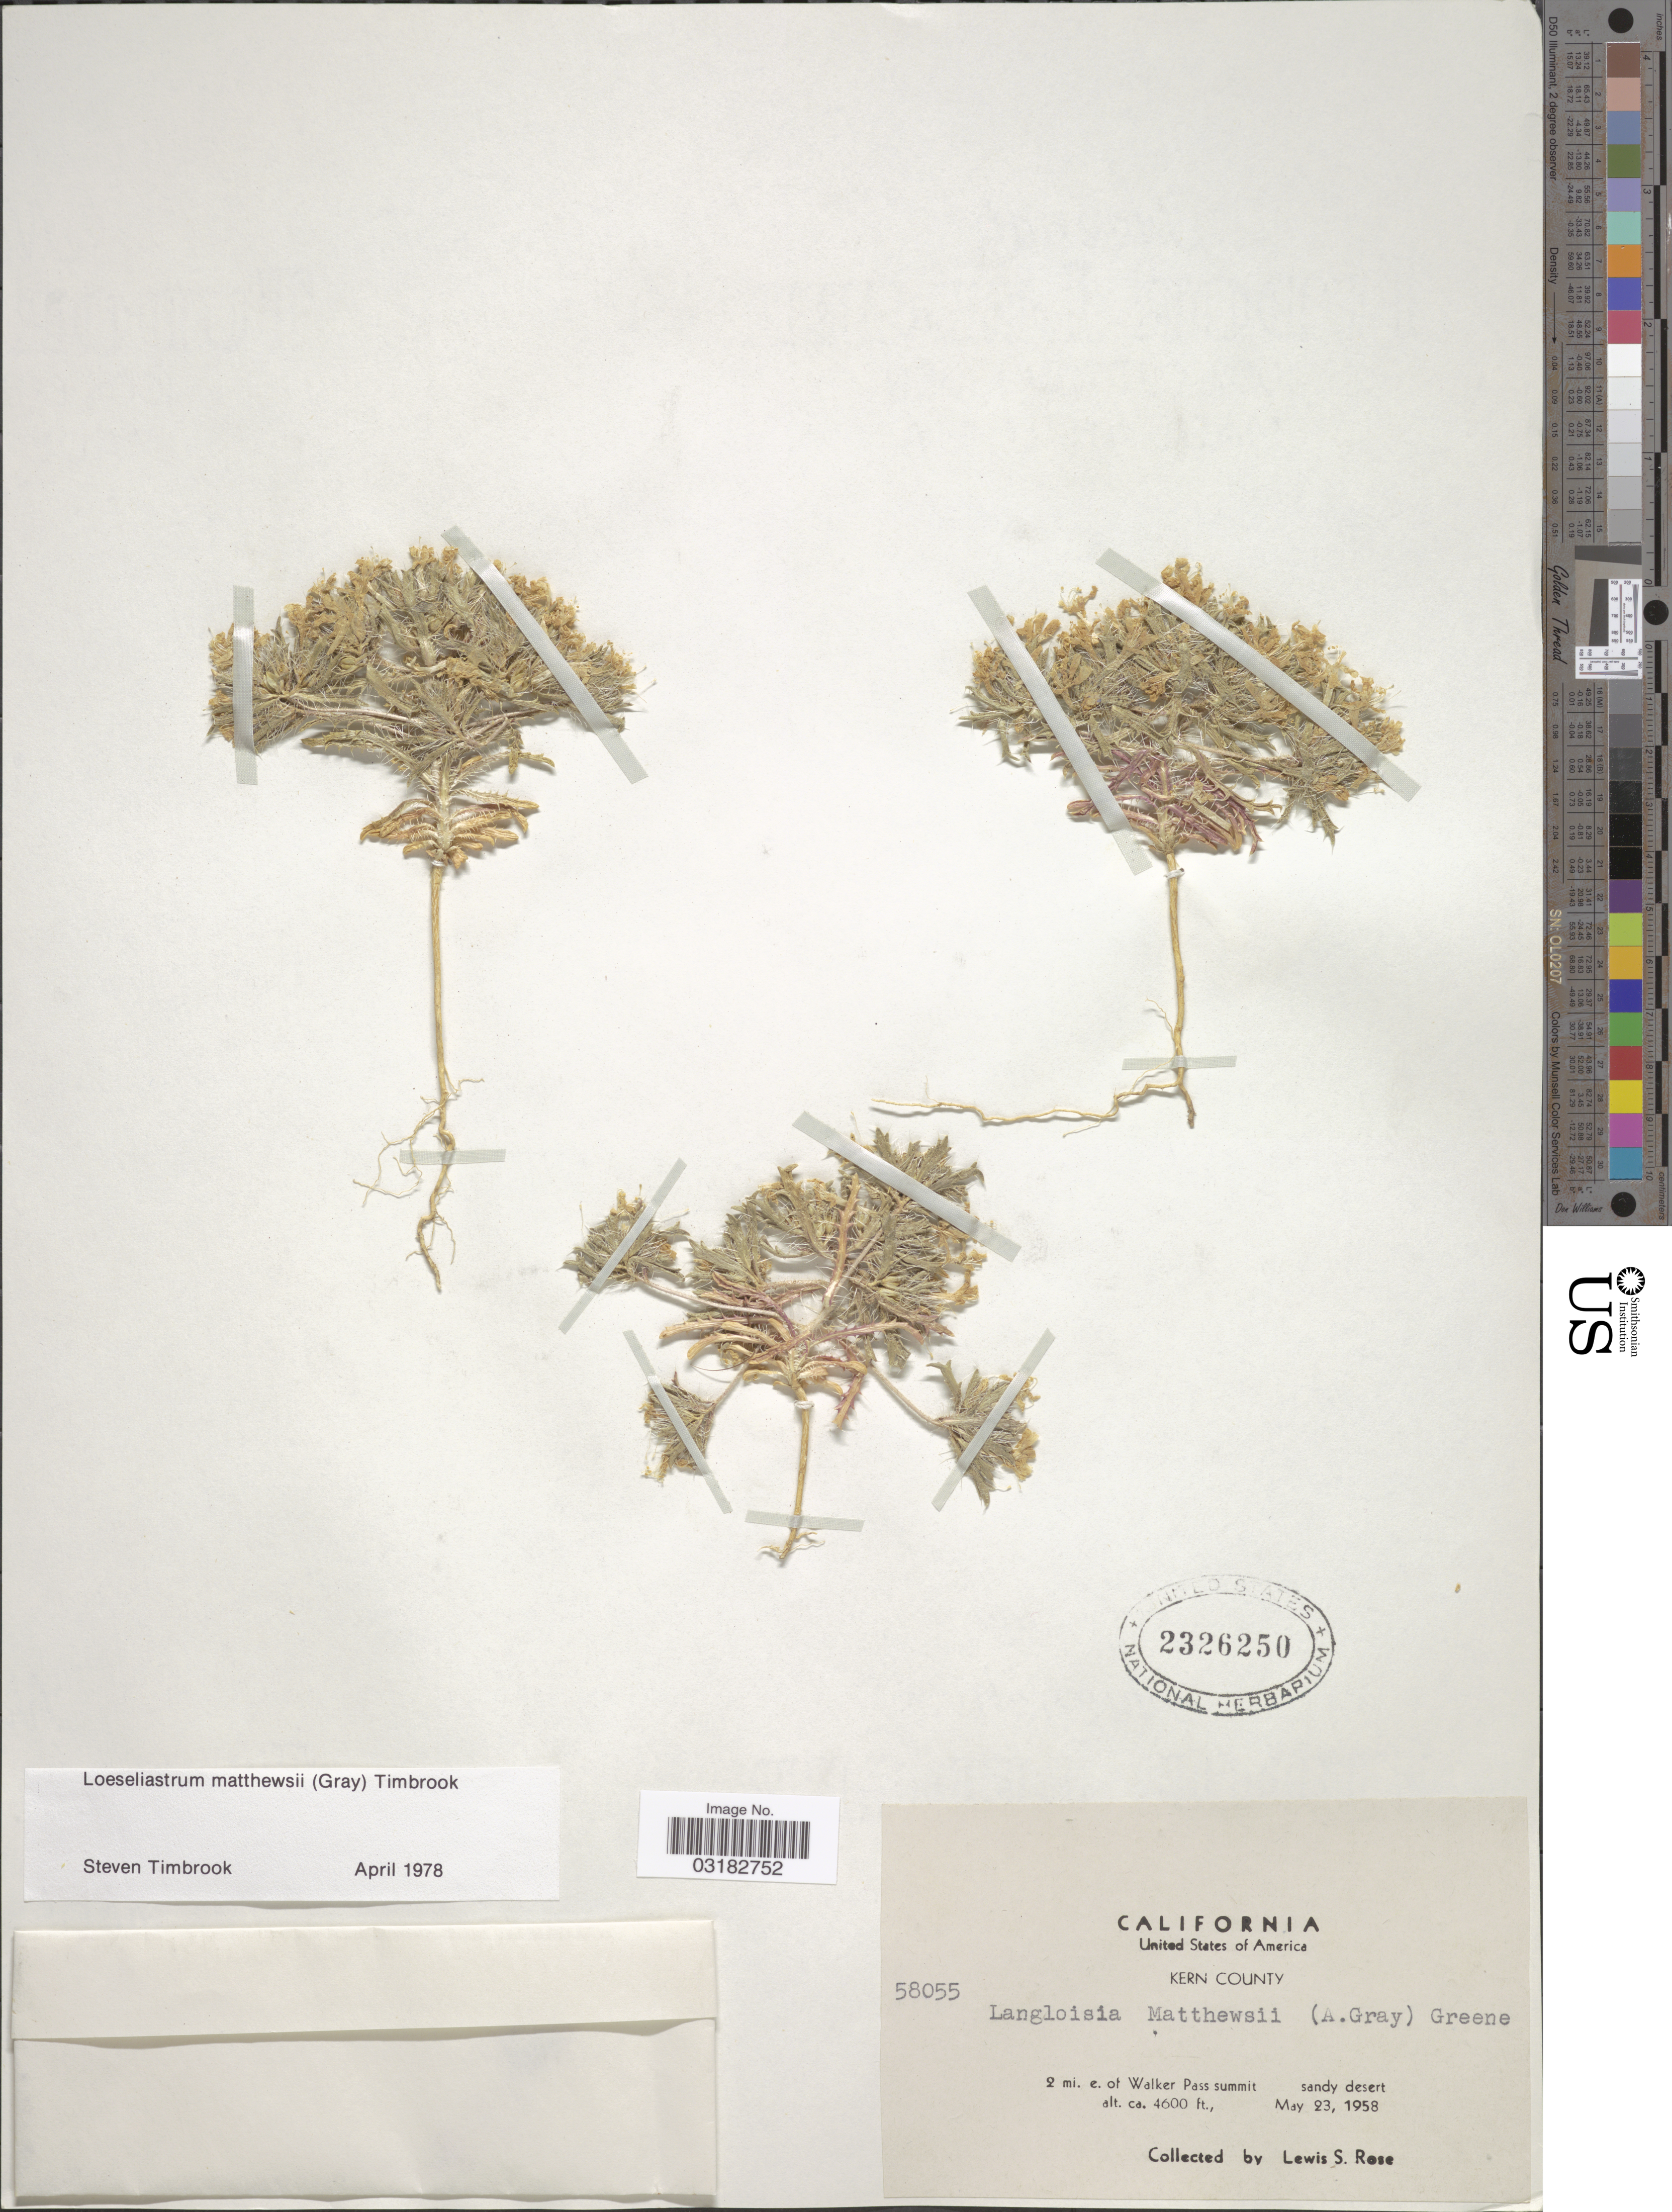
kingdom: Plantae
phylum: Tracheophyta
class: Magnoliopsida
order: Ericales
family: Polemoniaceae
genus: Loeseliastrum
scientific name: Loeseliastrum matthewsii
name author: (A. Gray) Timbrook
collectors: L. S. Rose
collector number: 58055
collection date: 1958-05-23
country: United States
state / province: California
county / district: Kern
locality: Kern County. 2 mi. e. of Walker Pass summit.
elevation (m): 1402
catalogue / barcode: US 2326250